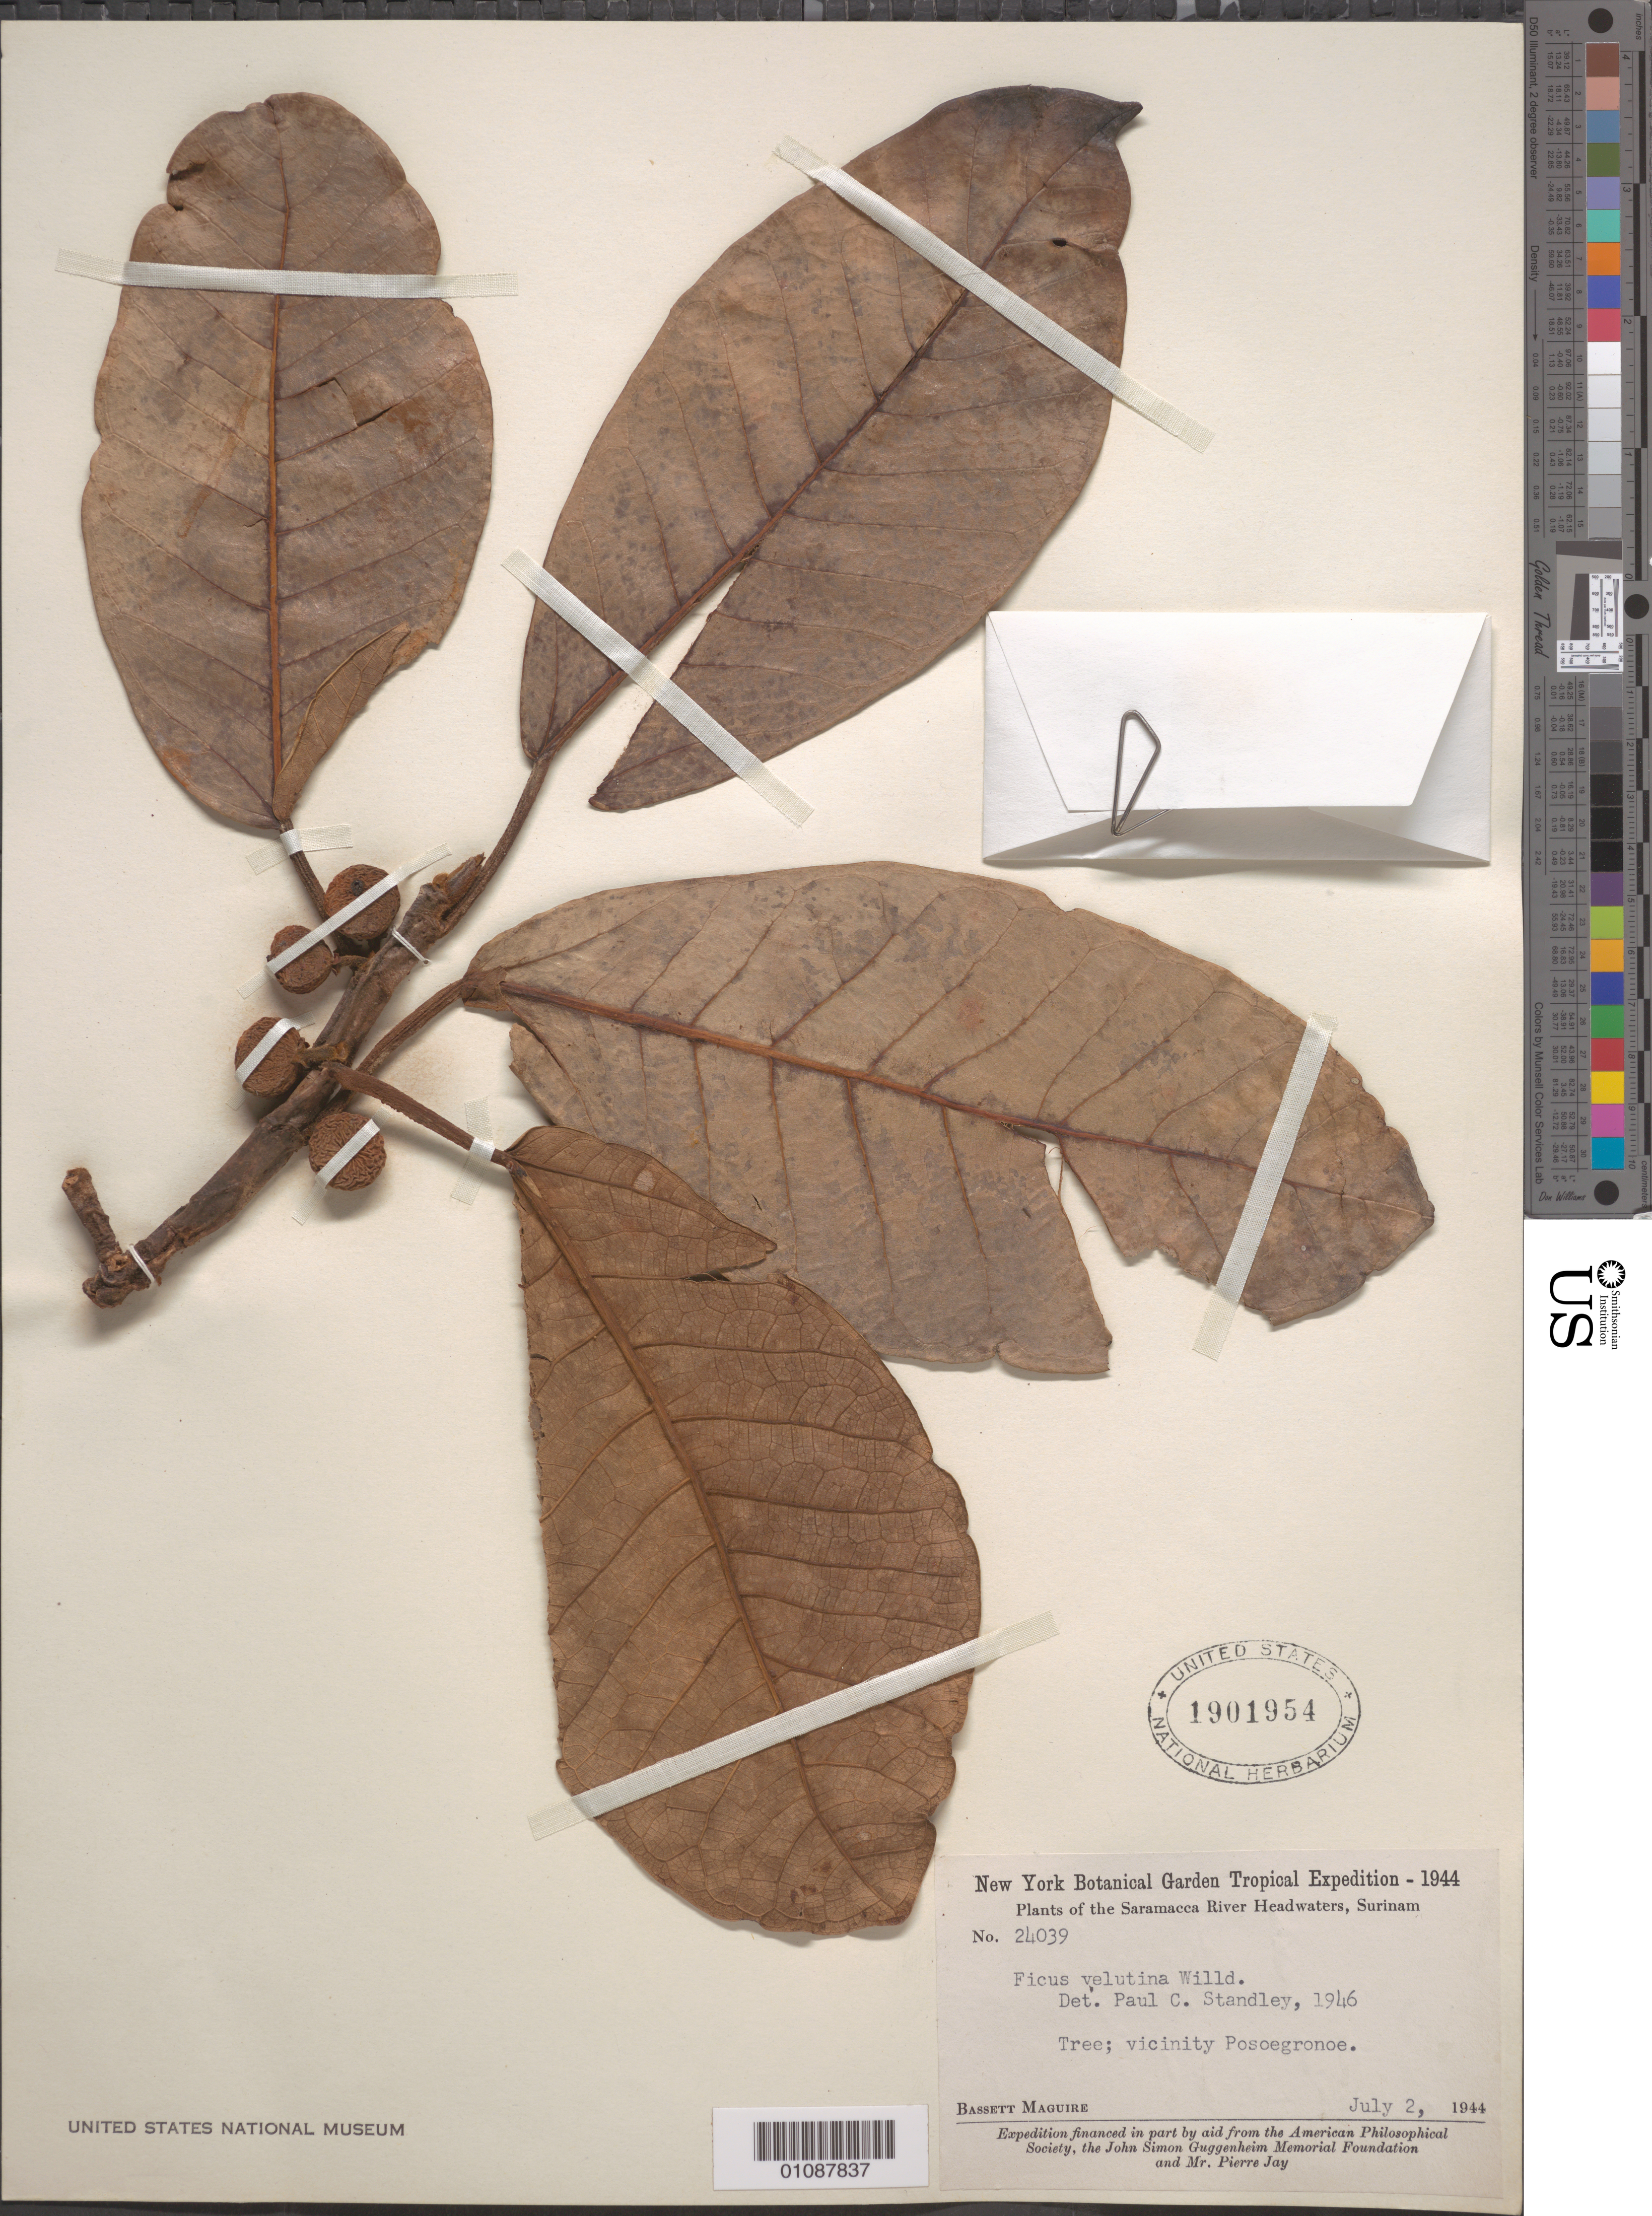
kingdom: Plantae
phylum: Tracheophyta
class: Magnoliopsida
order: Rosales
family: Moraceae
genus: Ficus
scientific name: Ficus crocata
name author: (Miq.) Miq.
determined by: Cardoso Pederneiras, L.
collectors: B. Maguire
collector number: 24039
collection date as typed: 2-Jul-44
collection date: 1944-07-02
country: Suriname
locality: Saramacca River Headwaters, Posoegronoe vic.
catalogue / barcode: US 1901954